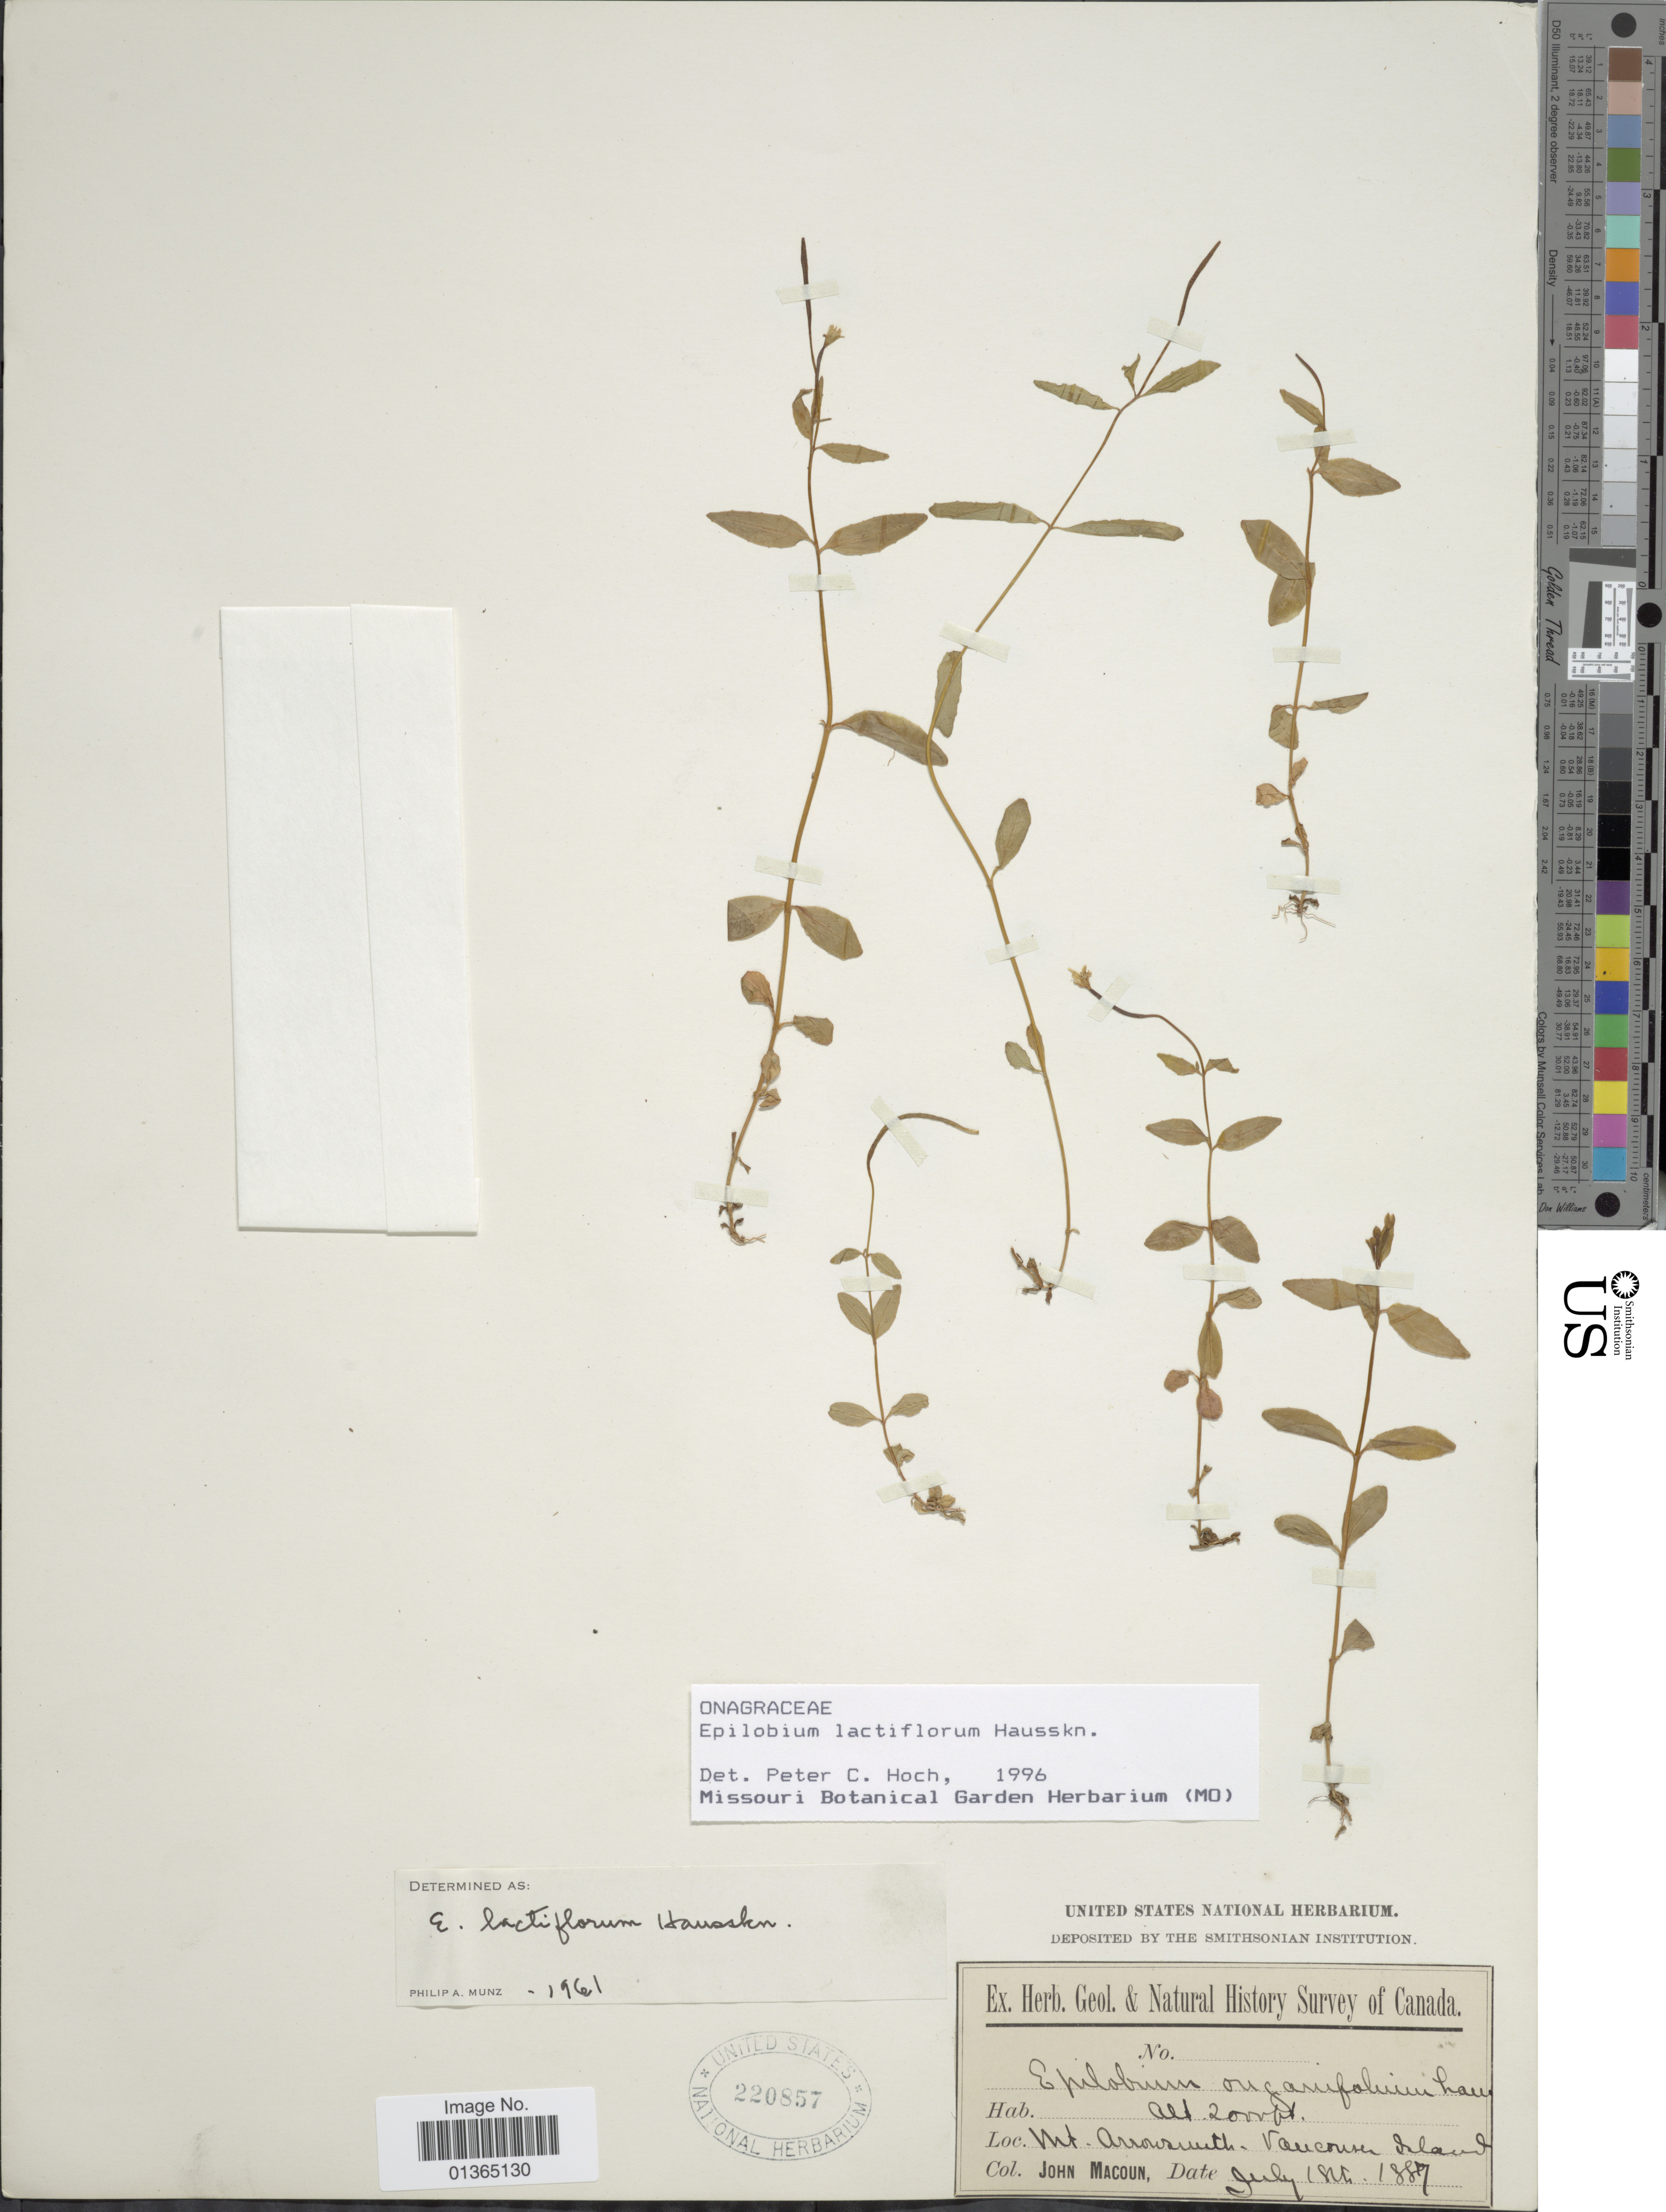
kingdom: Plantae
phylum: Tracheophyta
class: Magnoliopsida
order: Myrtales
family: Onagraceae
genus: Epilobium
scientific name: Epilobium lactiflorum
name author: Hausskn.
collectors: J. Macoun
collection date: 1887-07-18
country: Canada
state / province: British Columbia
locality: Mt. Arrowsmith, Vancouver Island.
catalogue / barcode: US 220857